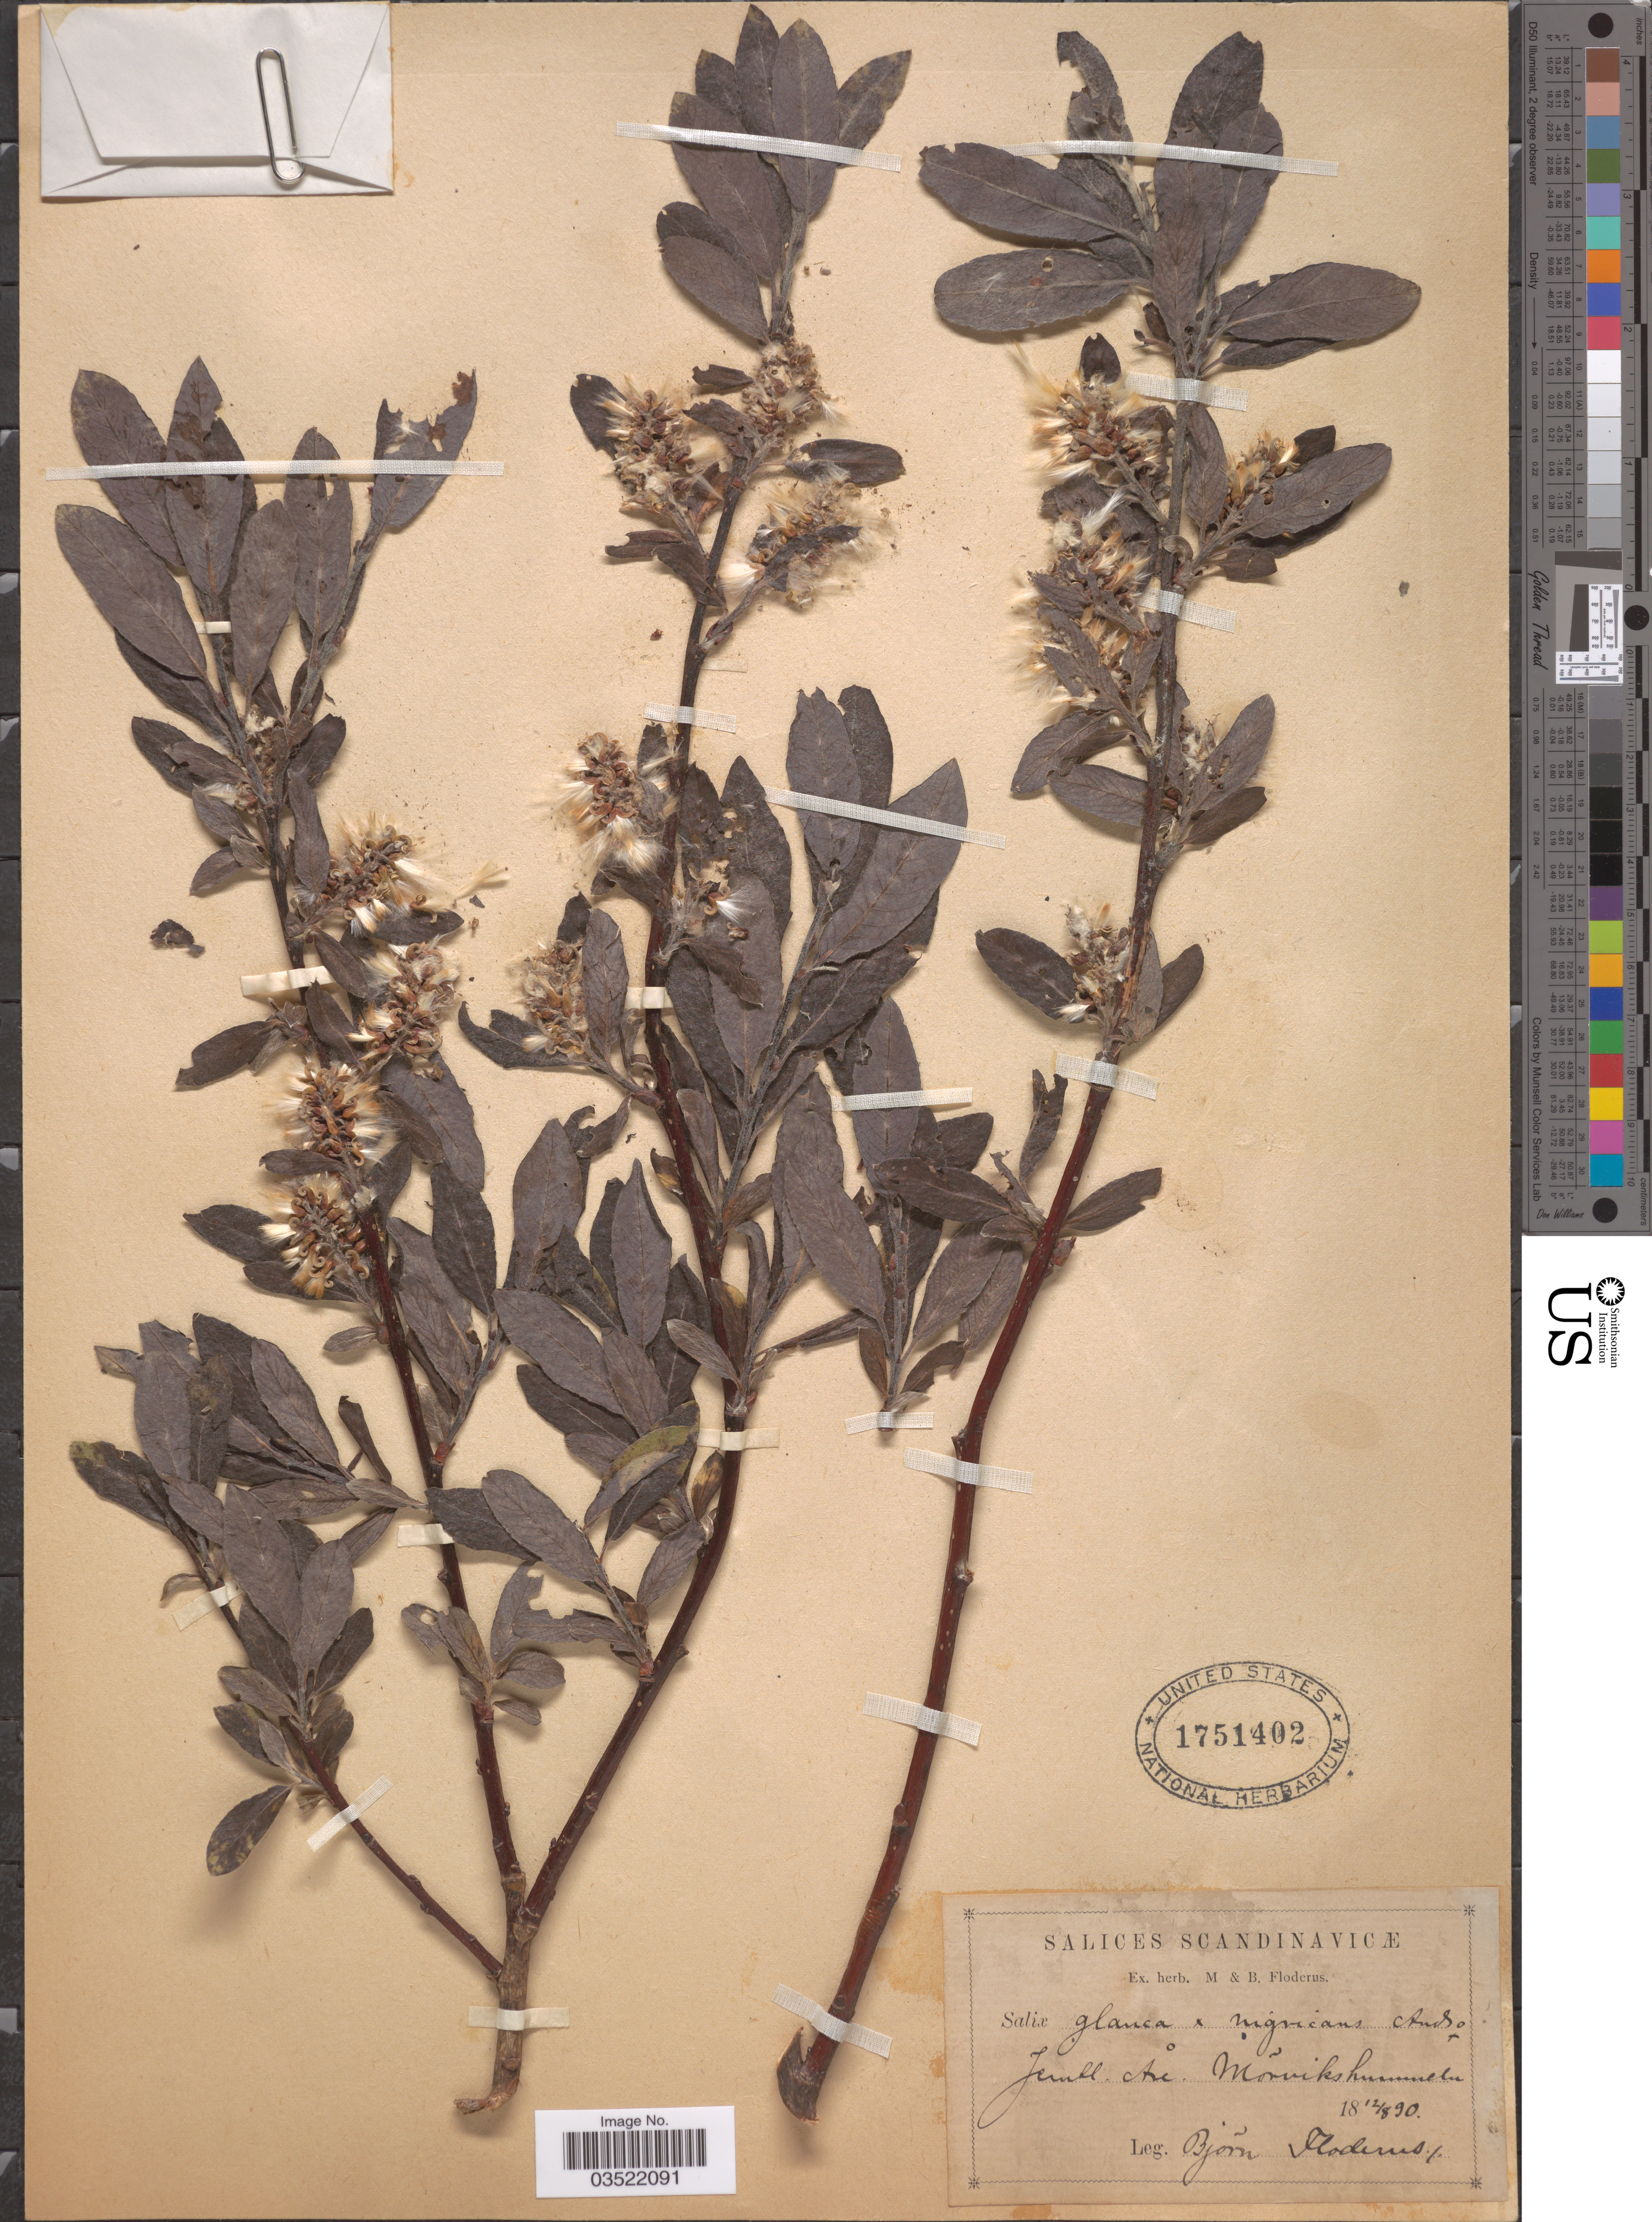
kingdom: Plantae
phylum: Tracheophyta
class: Magnoliopsida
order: Malpighiales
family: Salicaceae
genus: Salix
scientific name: Salix glauca x S. nigricans Sm.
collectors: B. G. O. Floderus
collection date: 1890-08-12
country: Sweden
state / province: Jämtland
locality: Scandinavicæ. Jemtl. Åre. Mönvikshummeln.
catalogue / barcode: US 1751402